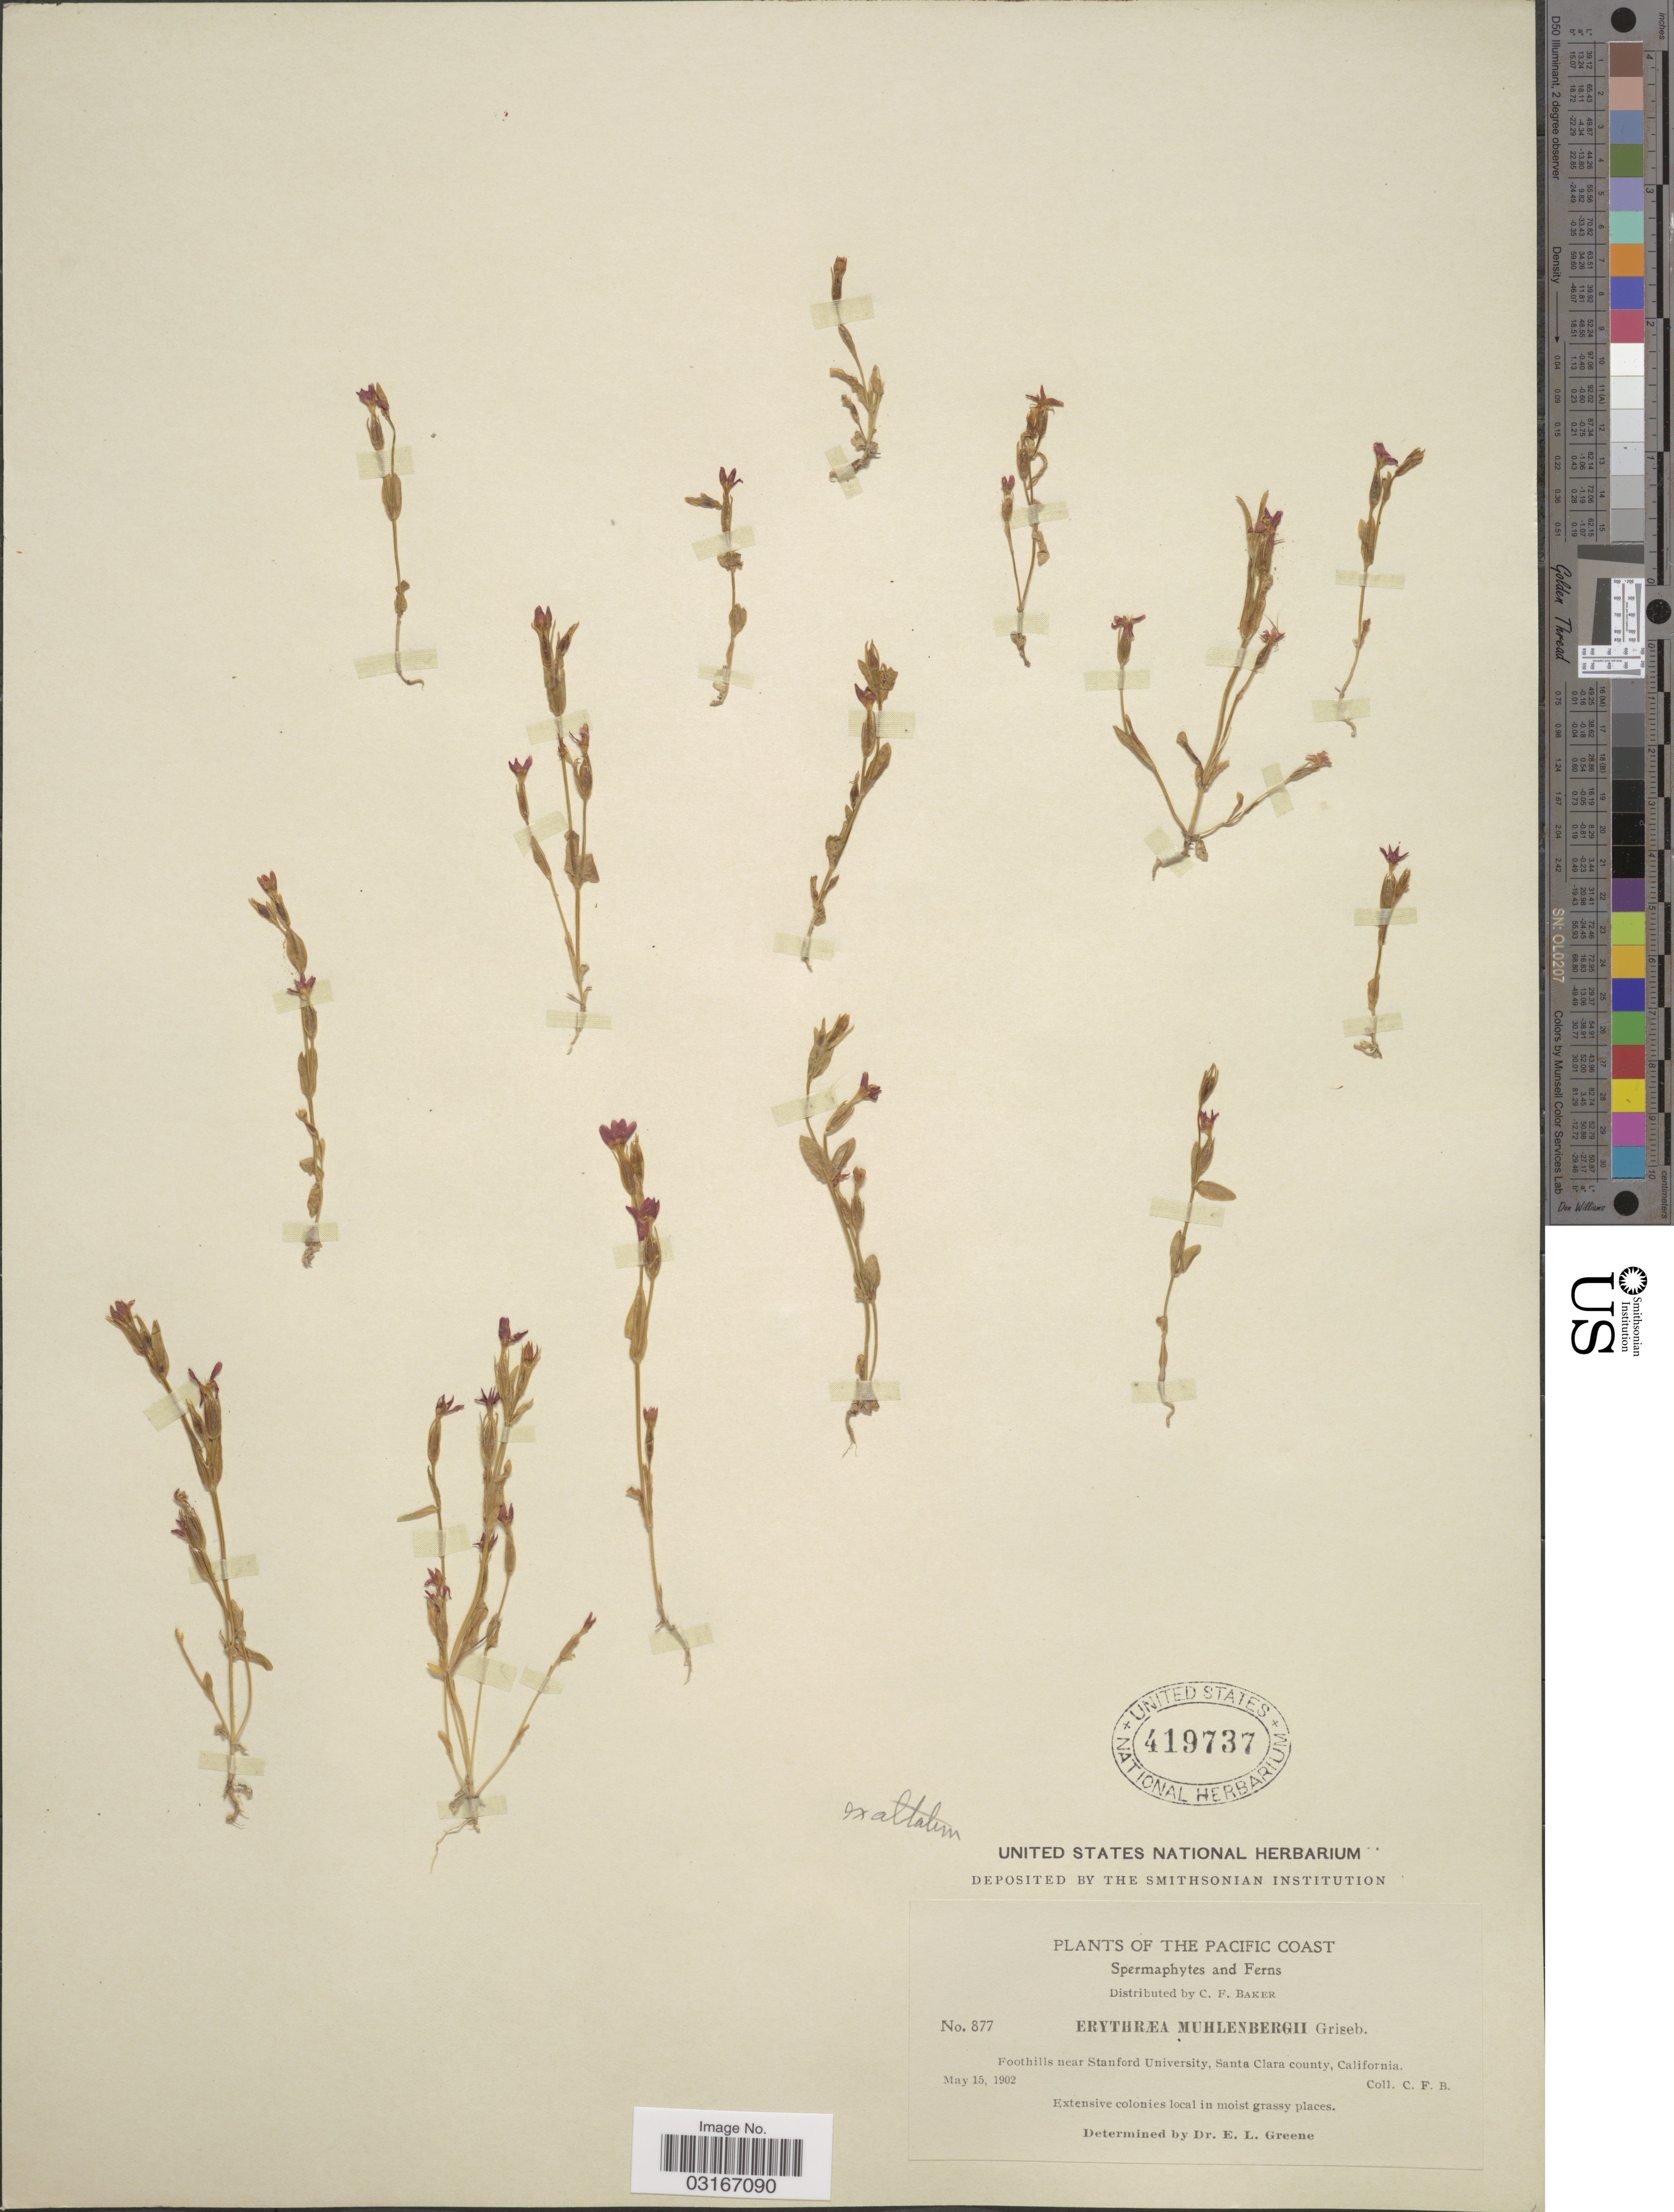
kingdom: Plantae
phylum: Tracheophyta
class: Magnoliopsida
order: Gentianales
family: Gentianaceae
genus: Centaurium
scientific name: Centaurium exaltatum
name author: (Griseb.) W. Wight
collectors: C. F. Baker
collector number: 877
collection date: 1902-05-15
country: United States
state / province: California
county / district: Santa Clara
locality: Pacific Coast. Foothills near Stanford University, Santa Clara county.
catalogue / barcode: US 419737